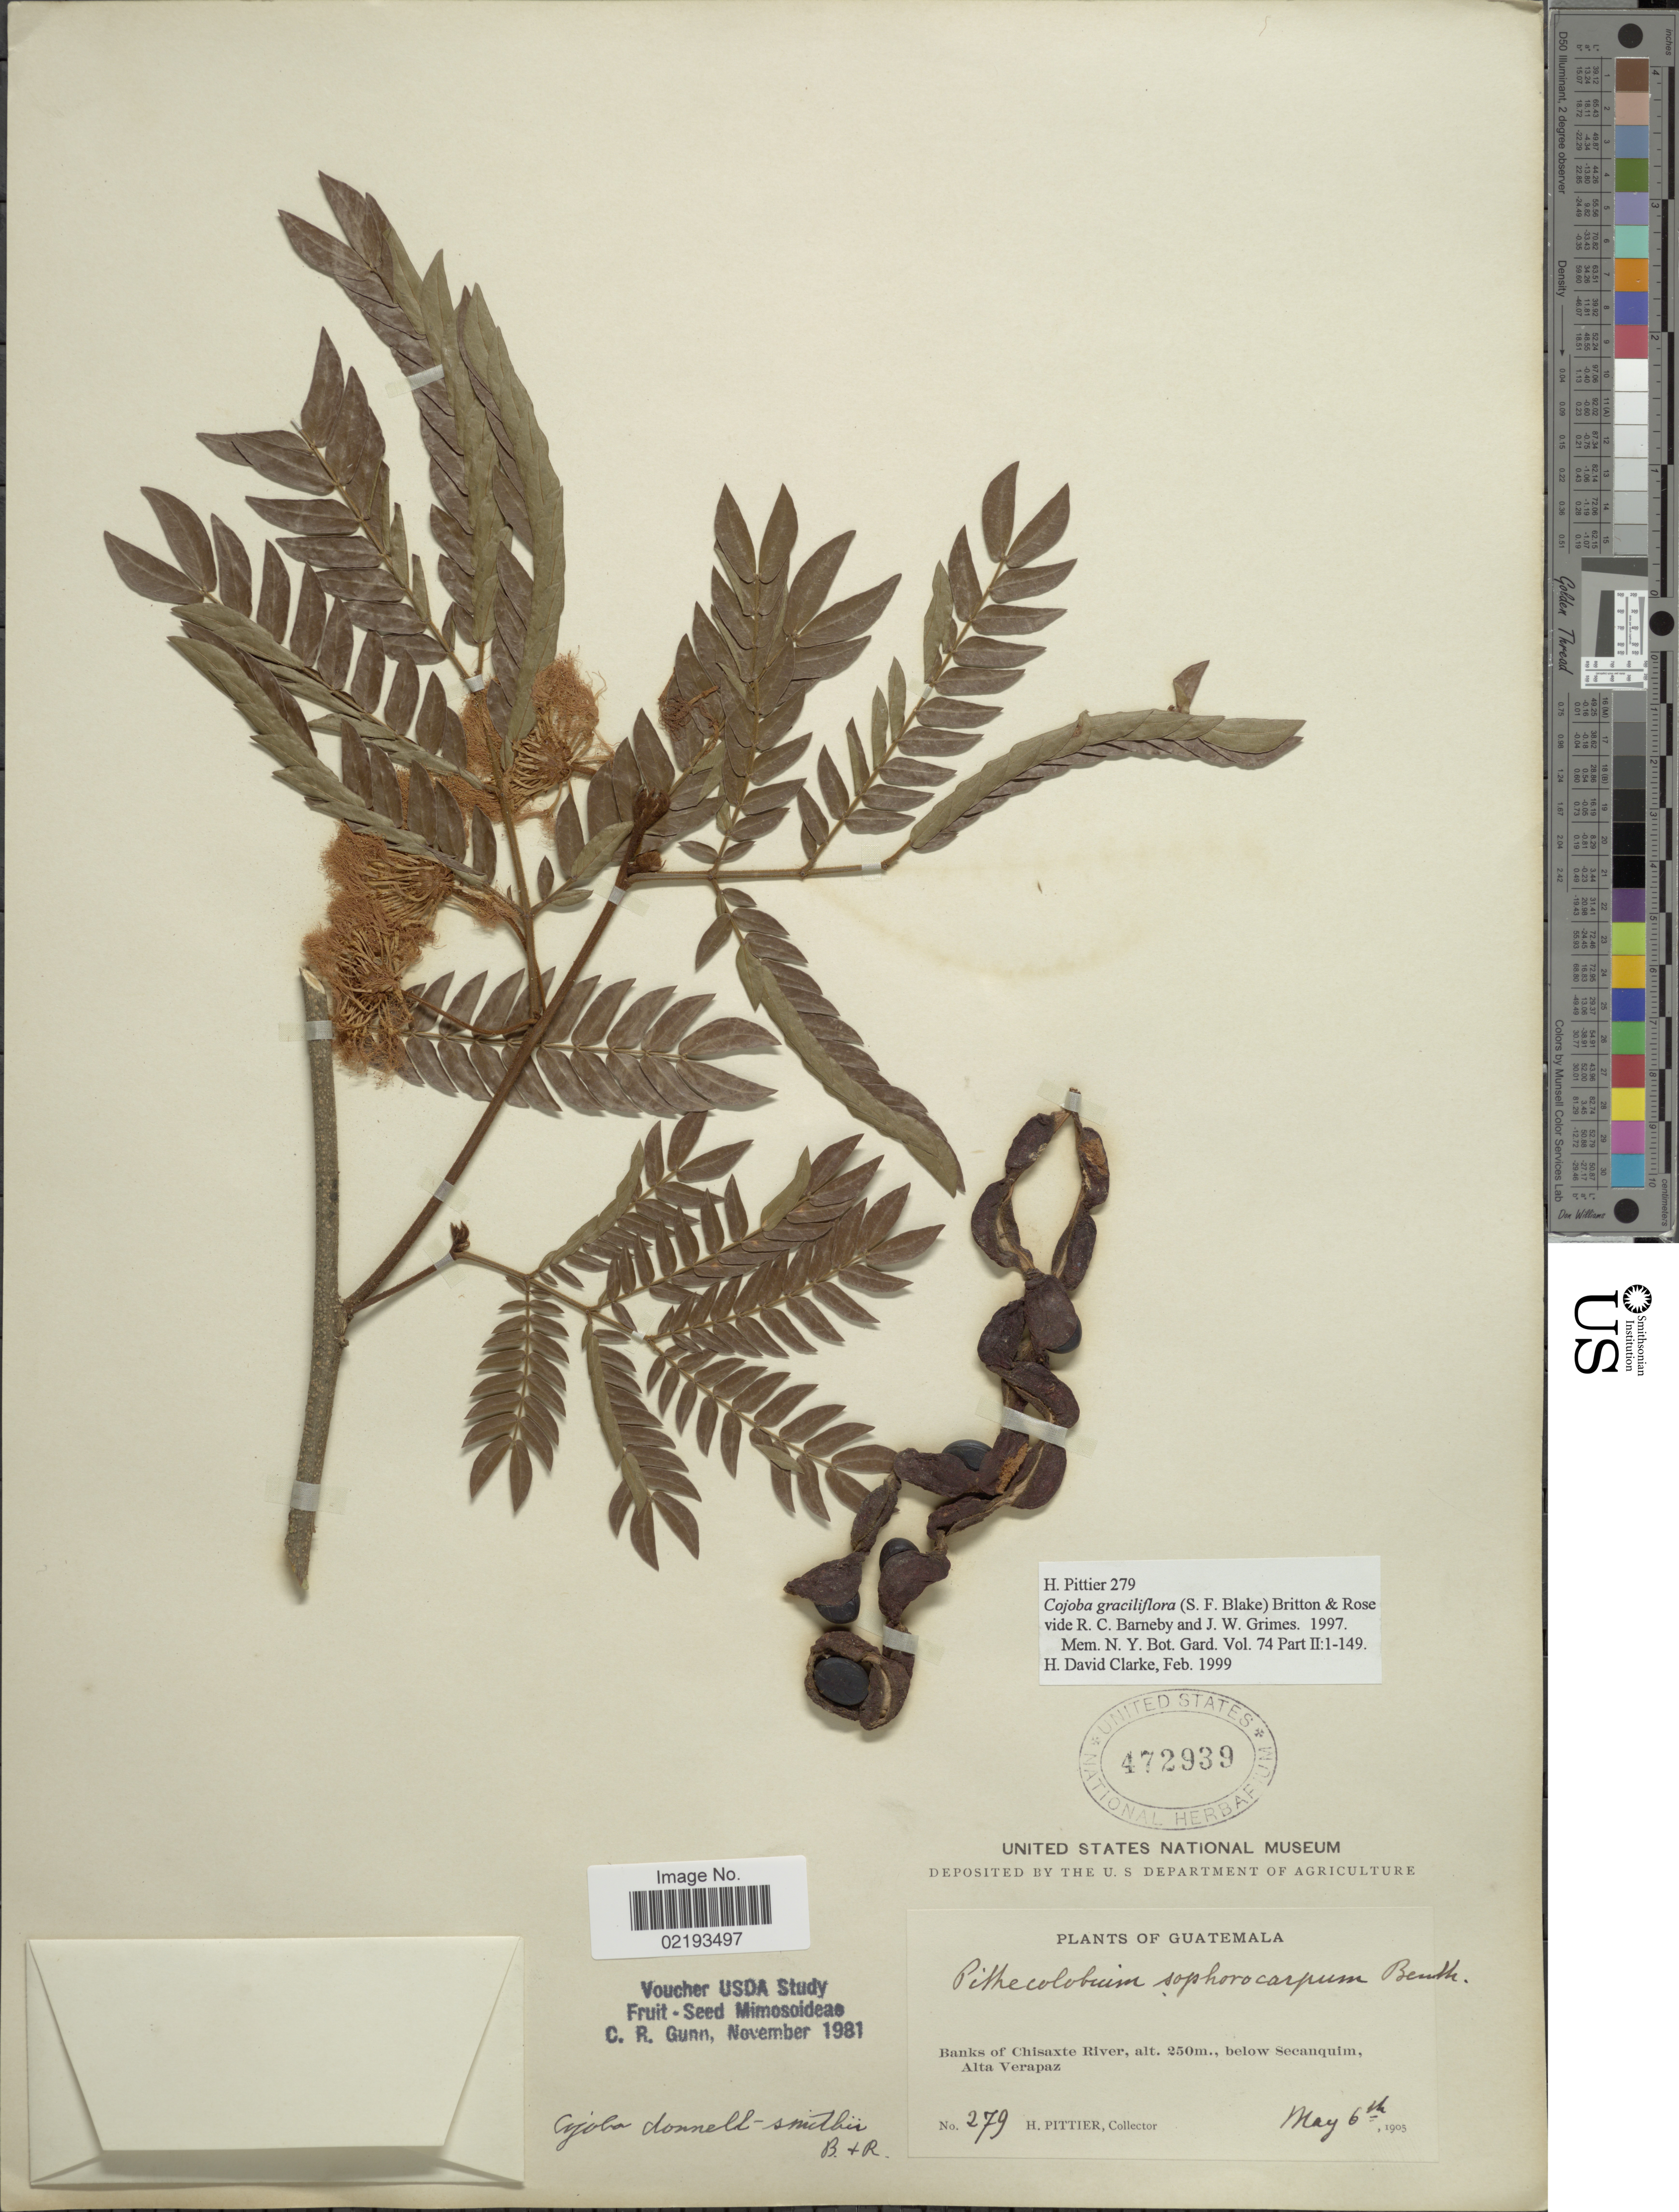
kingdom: Plantae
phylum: Tracheophyta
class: Magnoliopsida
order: Fabales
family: Fabaceae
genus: Cojoba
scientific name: Cojoba graciliflora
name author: (S.F. Blake) Britton & Rose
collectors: H. F. Pittier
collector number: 279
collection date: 1905-05-06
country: Guatemala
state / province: Alta Verapaz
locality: Banks of Chisaxte River., below Secanquim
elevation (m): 250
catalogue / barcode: US 472939